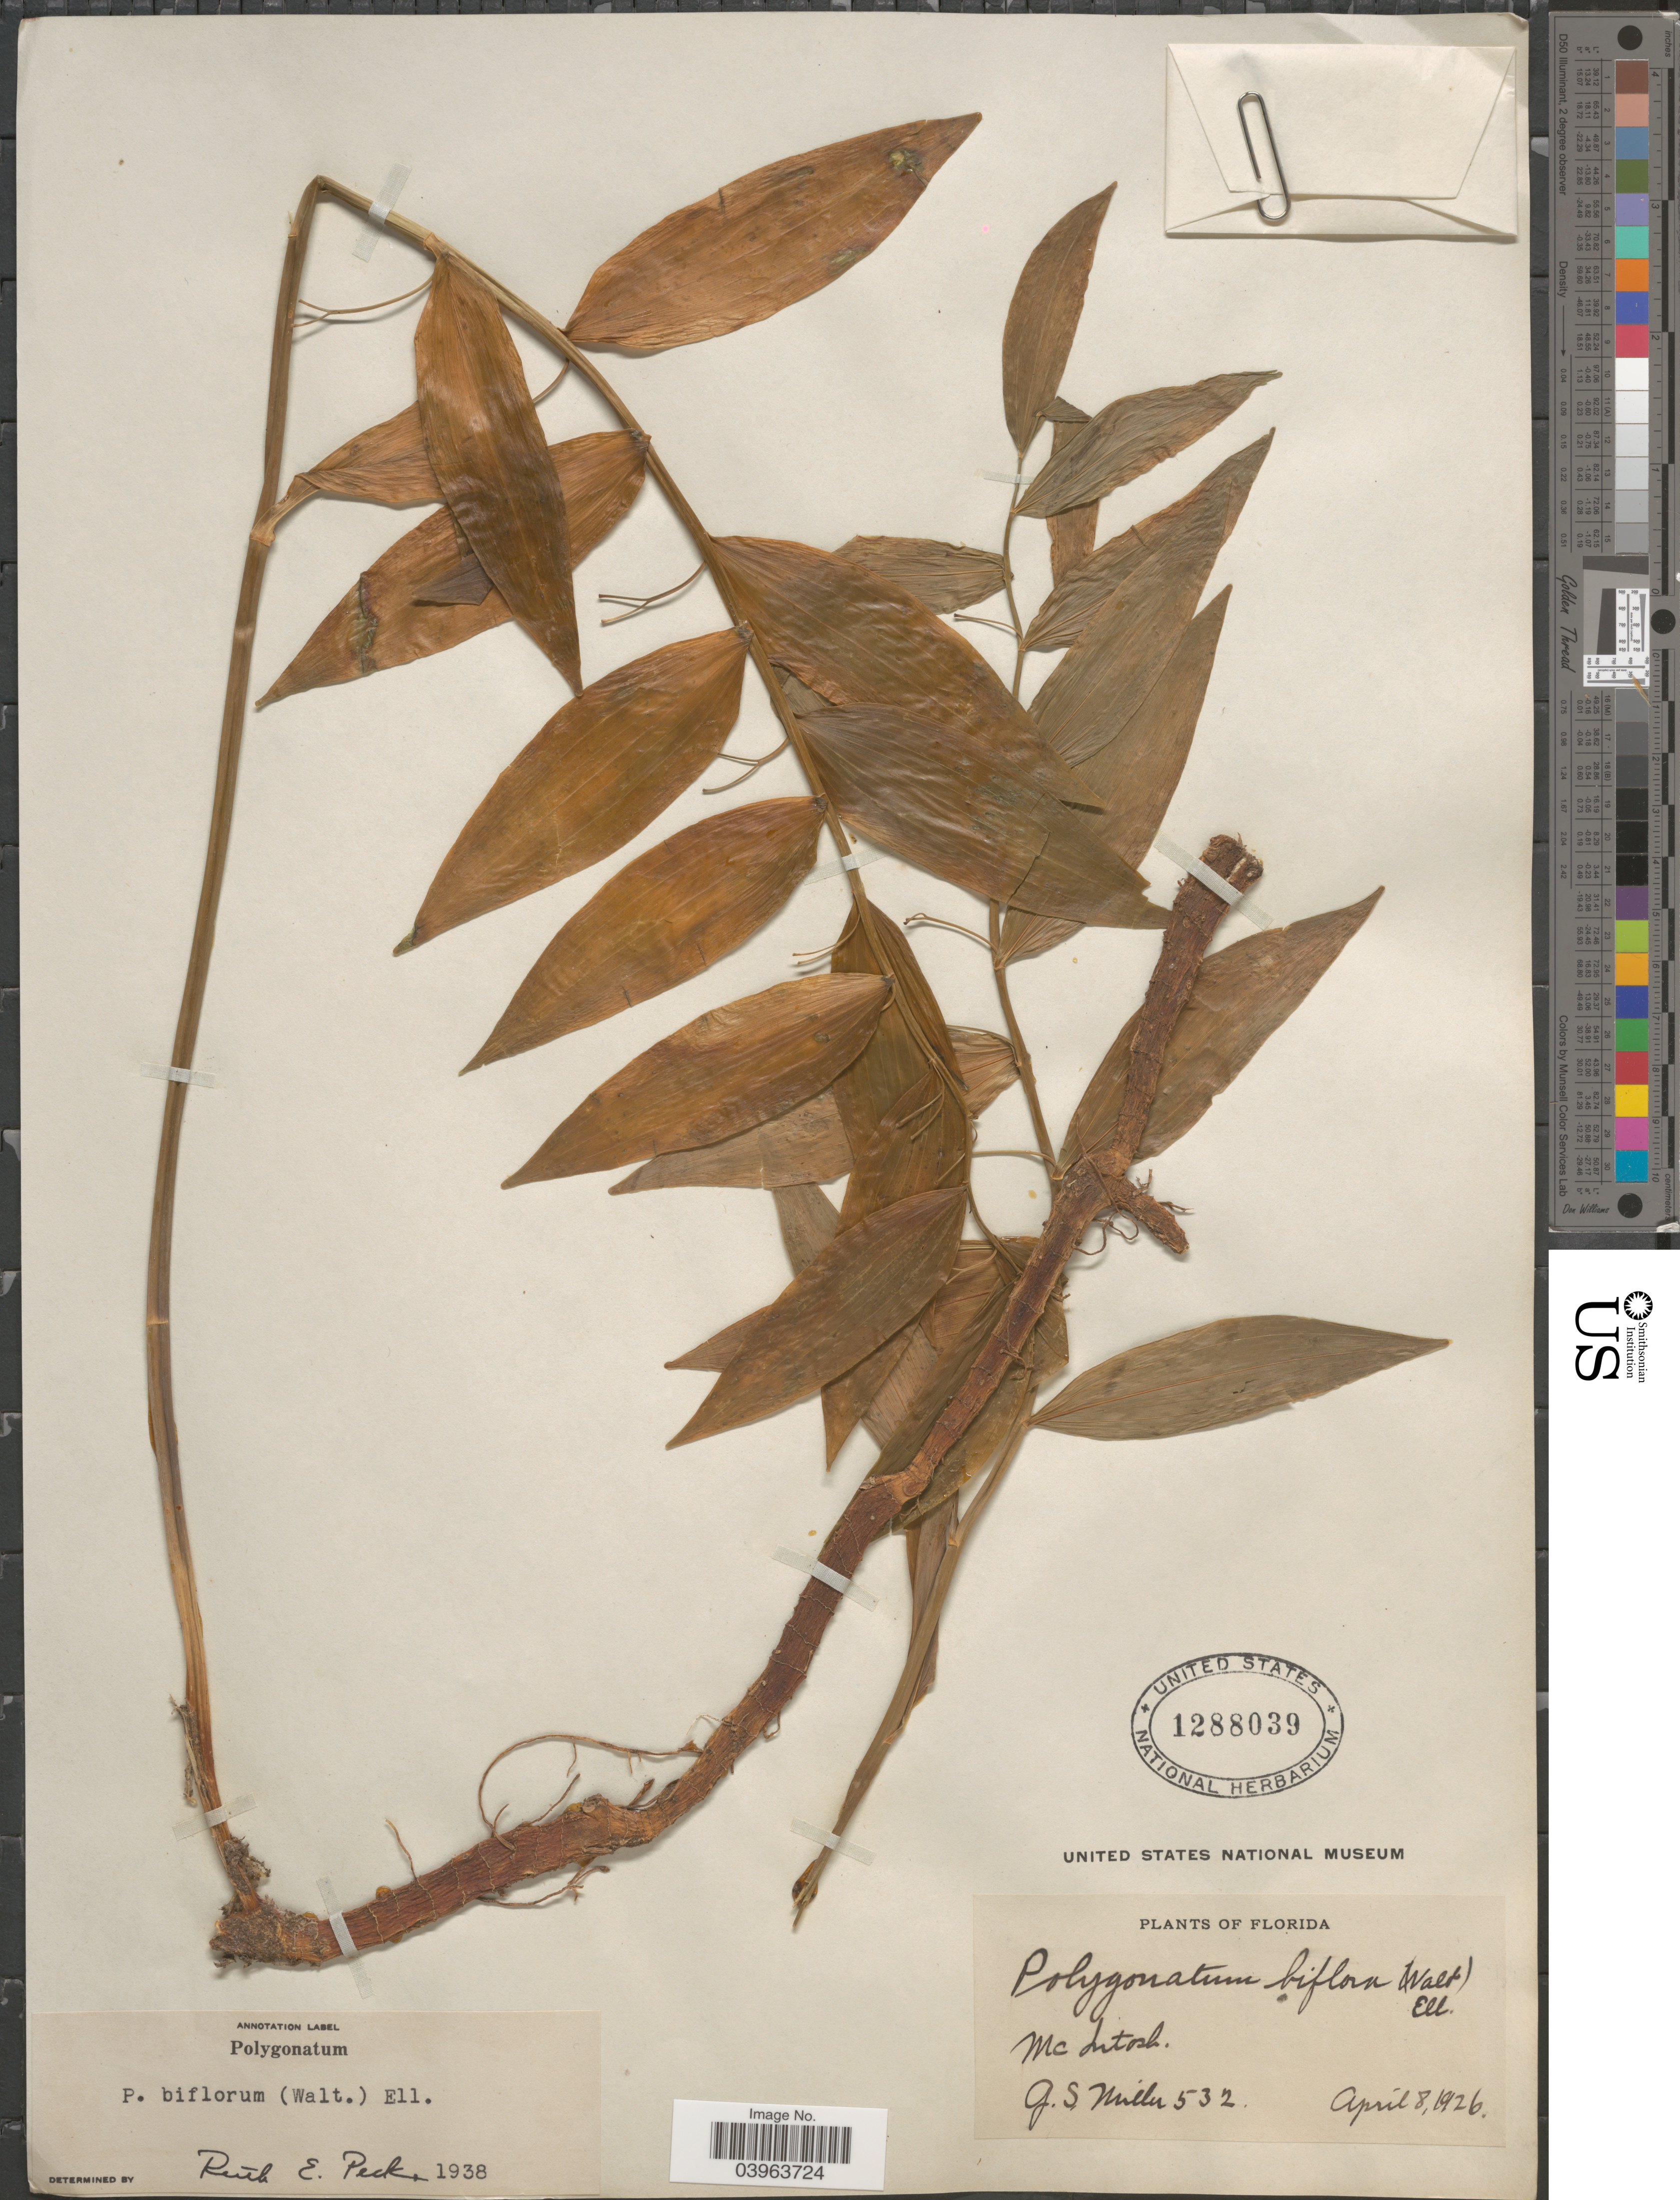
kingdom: Plantae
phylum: Tracheophyta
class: Liliopsida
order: Asparagales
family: Asparagaceae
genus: Polygonatum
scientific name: Polygonatum biflorum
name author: (Walter) Elliott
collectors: G. S. Miller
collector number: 532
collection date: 1926-04-08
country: United States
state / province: Florida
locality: Mc Intosh.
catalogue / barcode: US 1288039